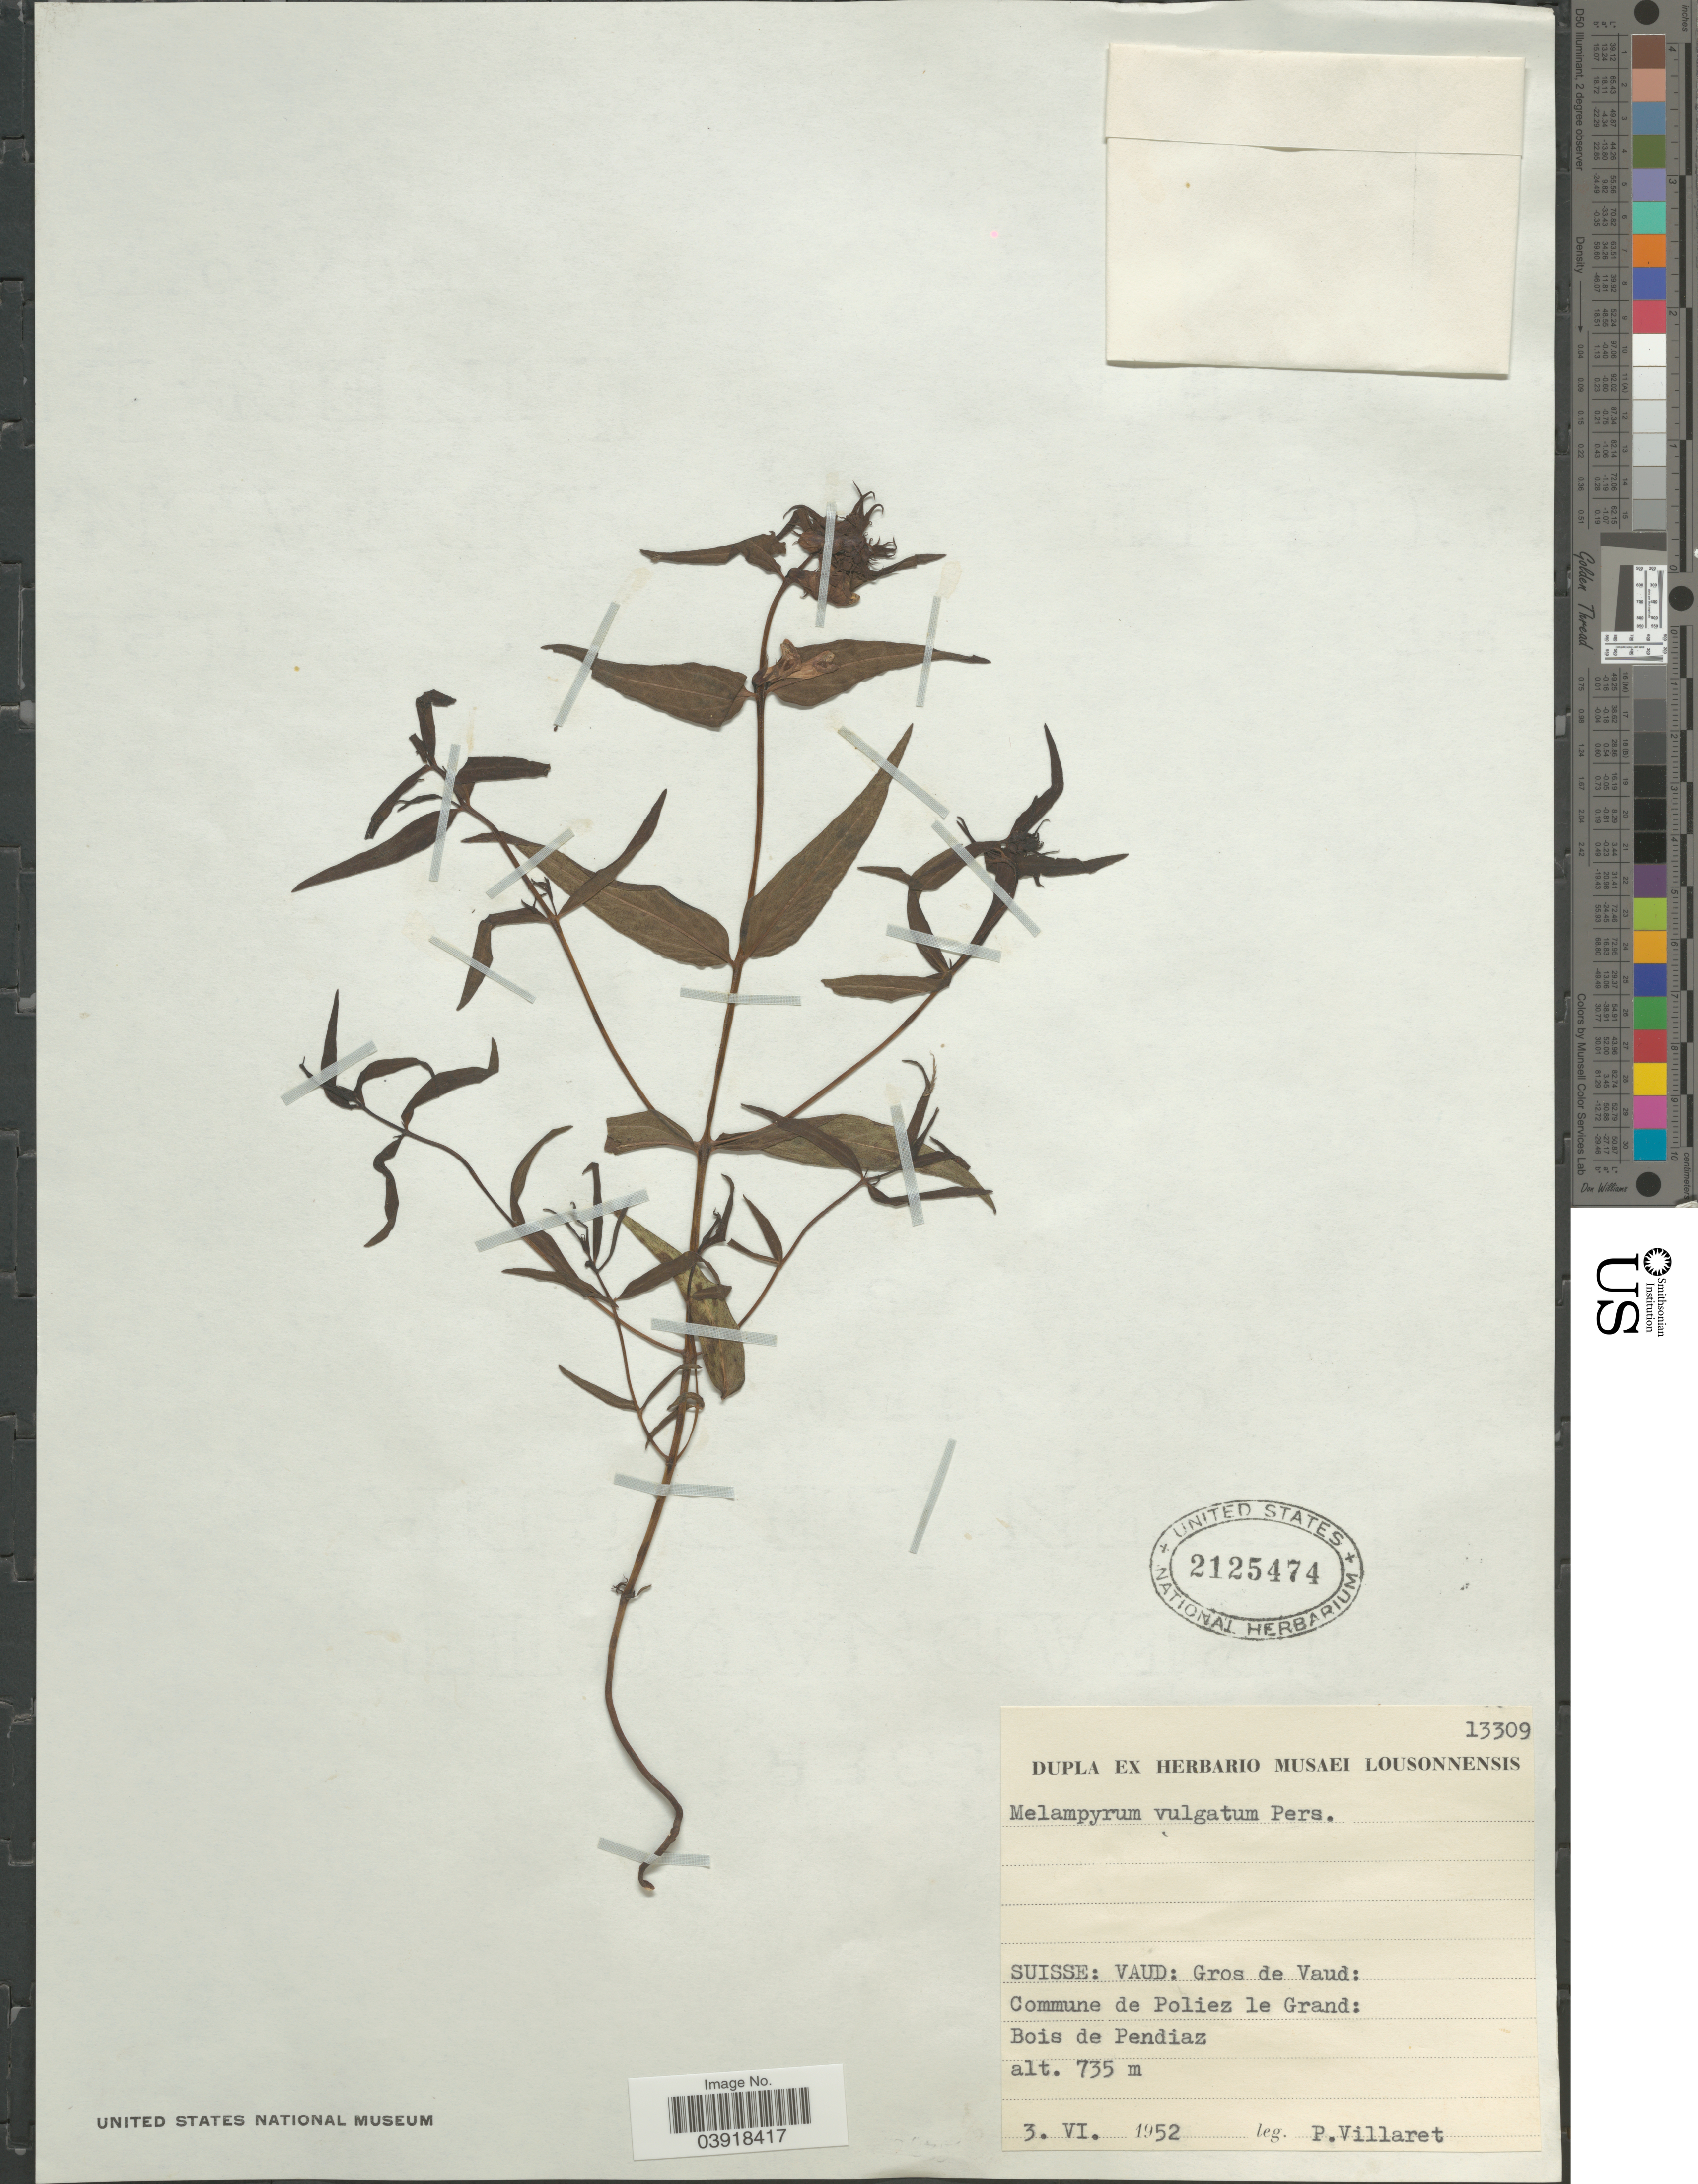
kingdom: Plantae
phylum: Tracheophyta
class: Magnoliopsida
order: Lamiales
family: Orobanchaceae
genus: Melampyrum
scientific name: Melampyrum vulgatum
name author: Pers.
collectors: P. Villaret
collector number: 13309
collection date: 1952-06-03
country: Switzerland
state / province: Vaud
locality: Suisse: Gros de Vaud: Commune de Poliez le Grand: Bois de Pendiaz.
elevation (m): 735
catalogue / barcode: US 2125474